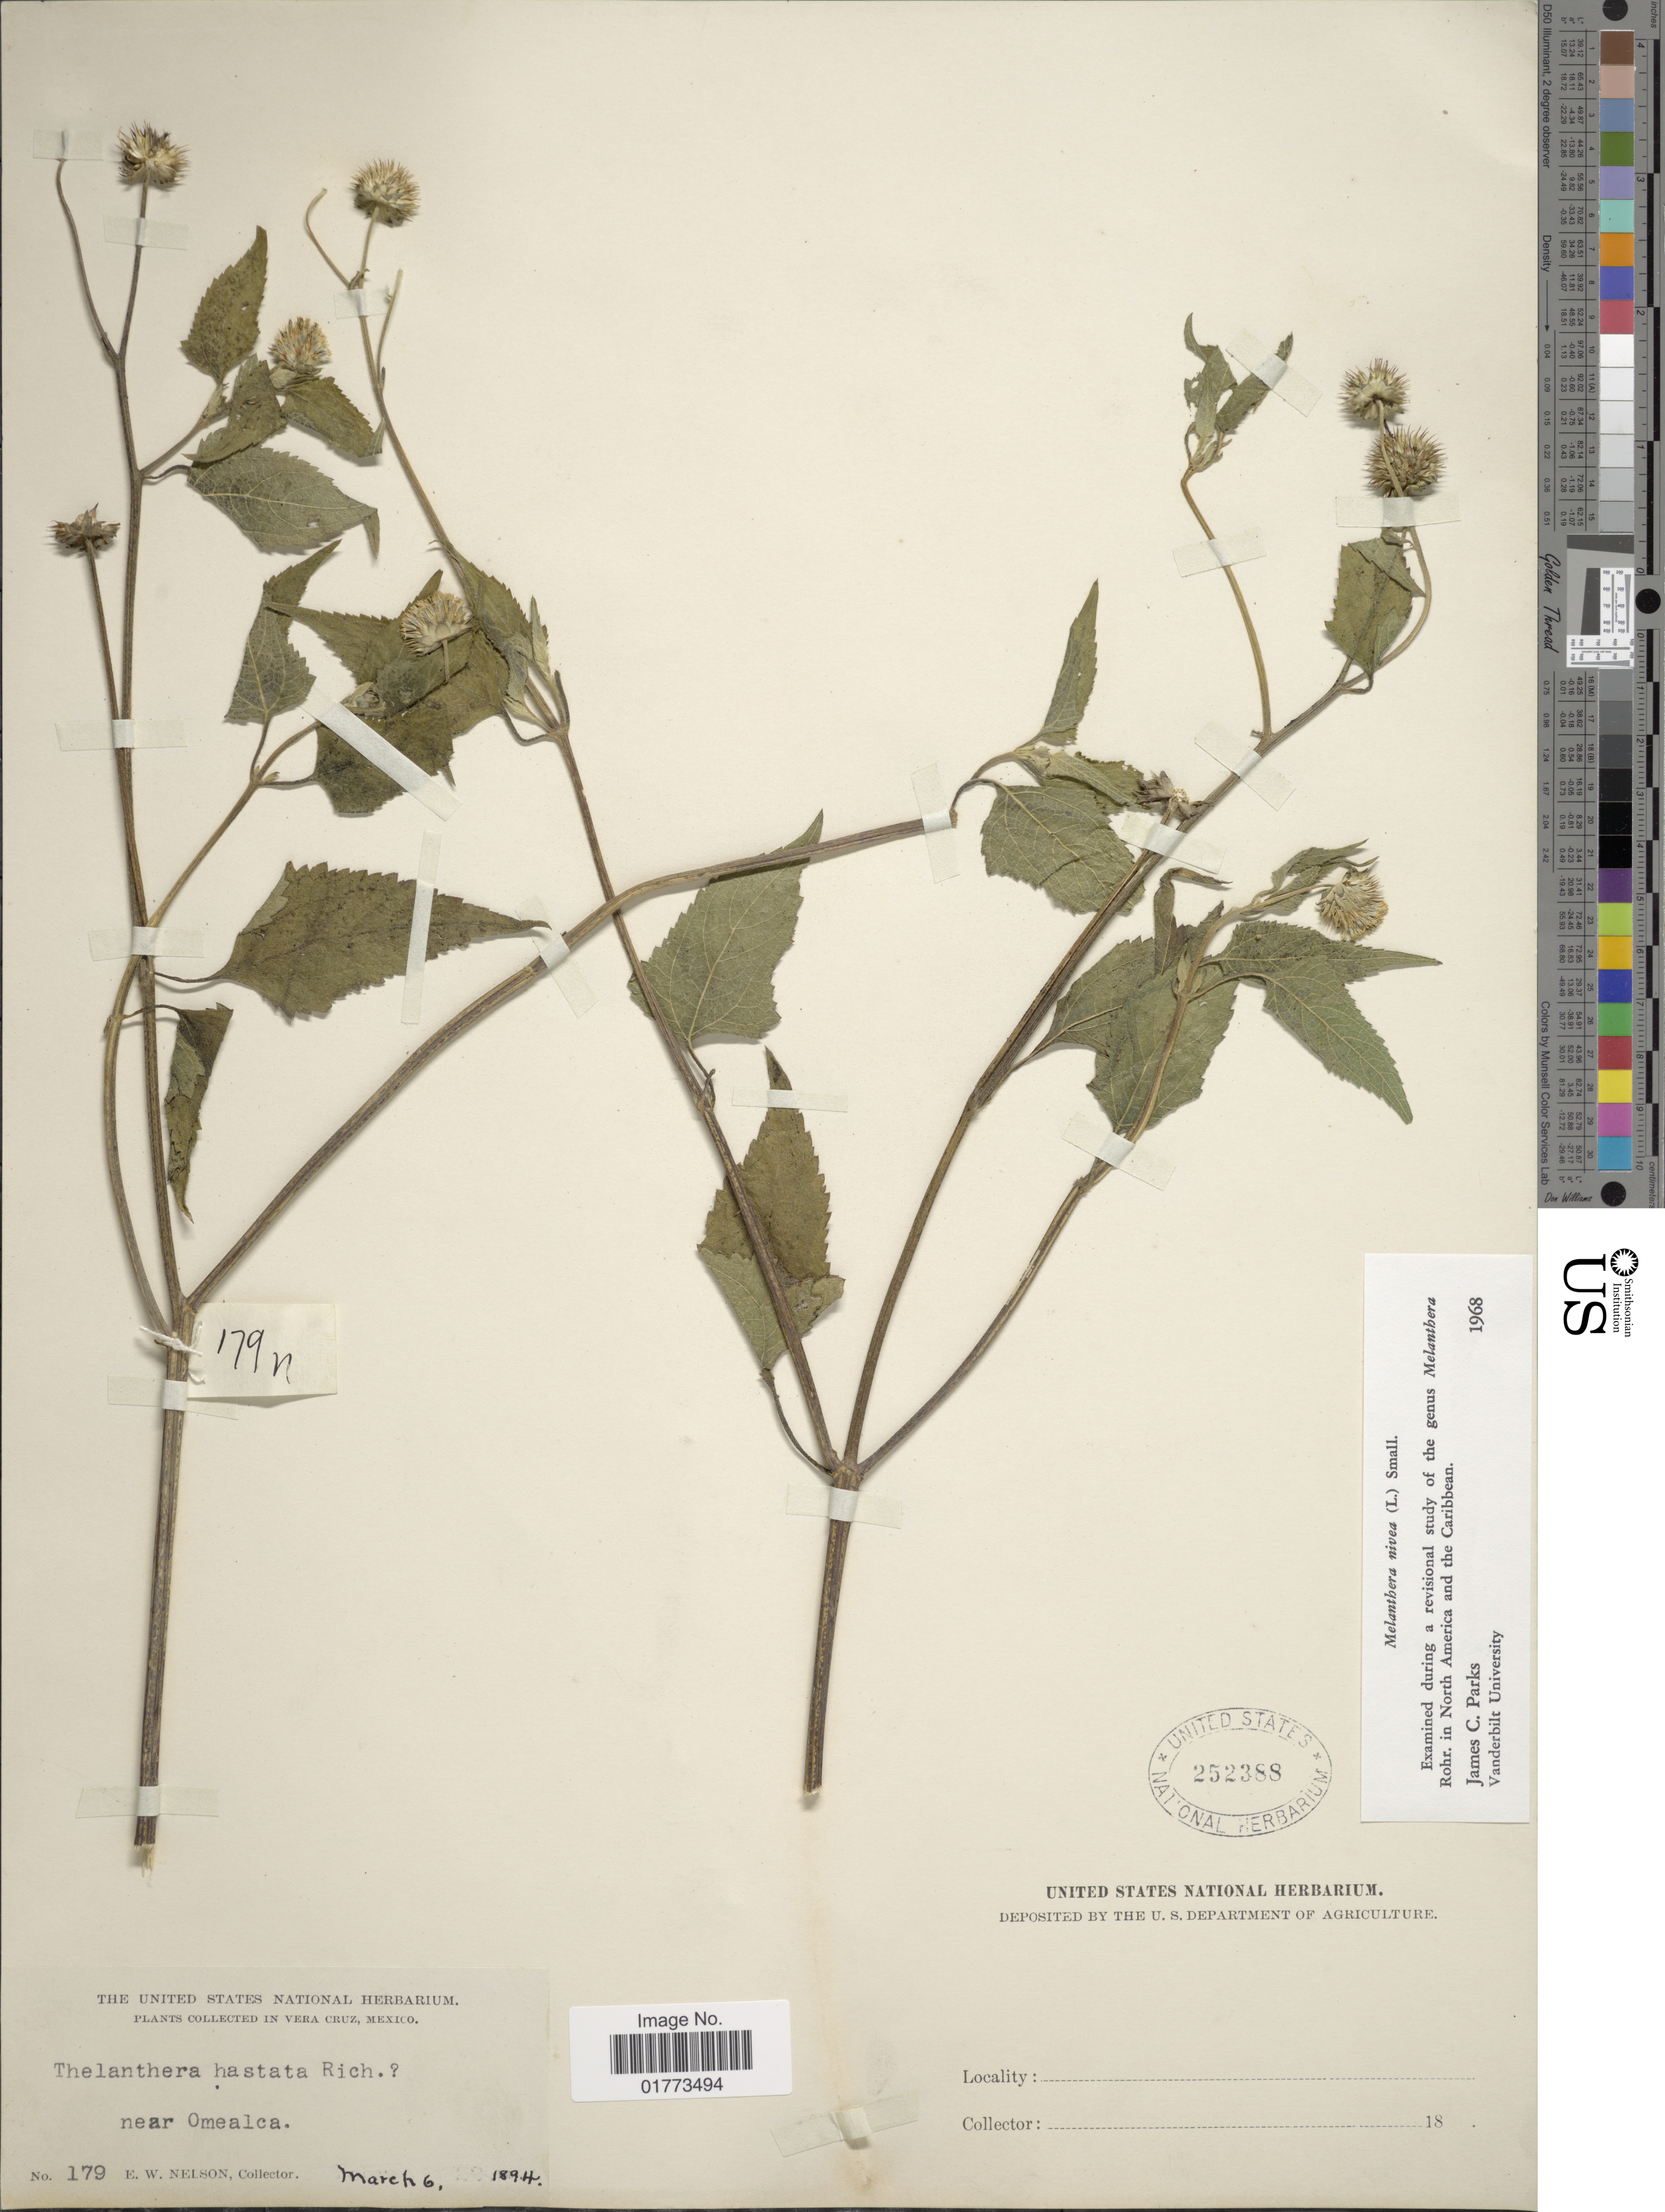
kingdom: Plantae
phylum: Tracheophyta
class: Magnoliopsida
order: Asterales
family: Asteraceae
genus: Melanthera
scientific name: Melanthera nivea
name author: (L.) Small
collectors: E. W. Nelson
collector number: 179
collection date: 1894-03-06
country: Mexico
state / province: Veracruz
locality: Vera Cruz, near Omealca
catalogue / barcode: US 252388